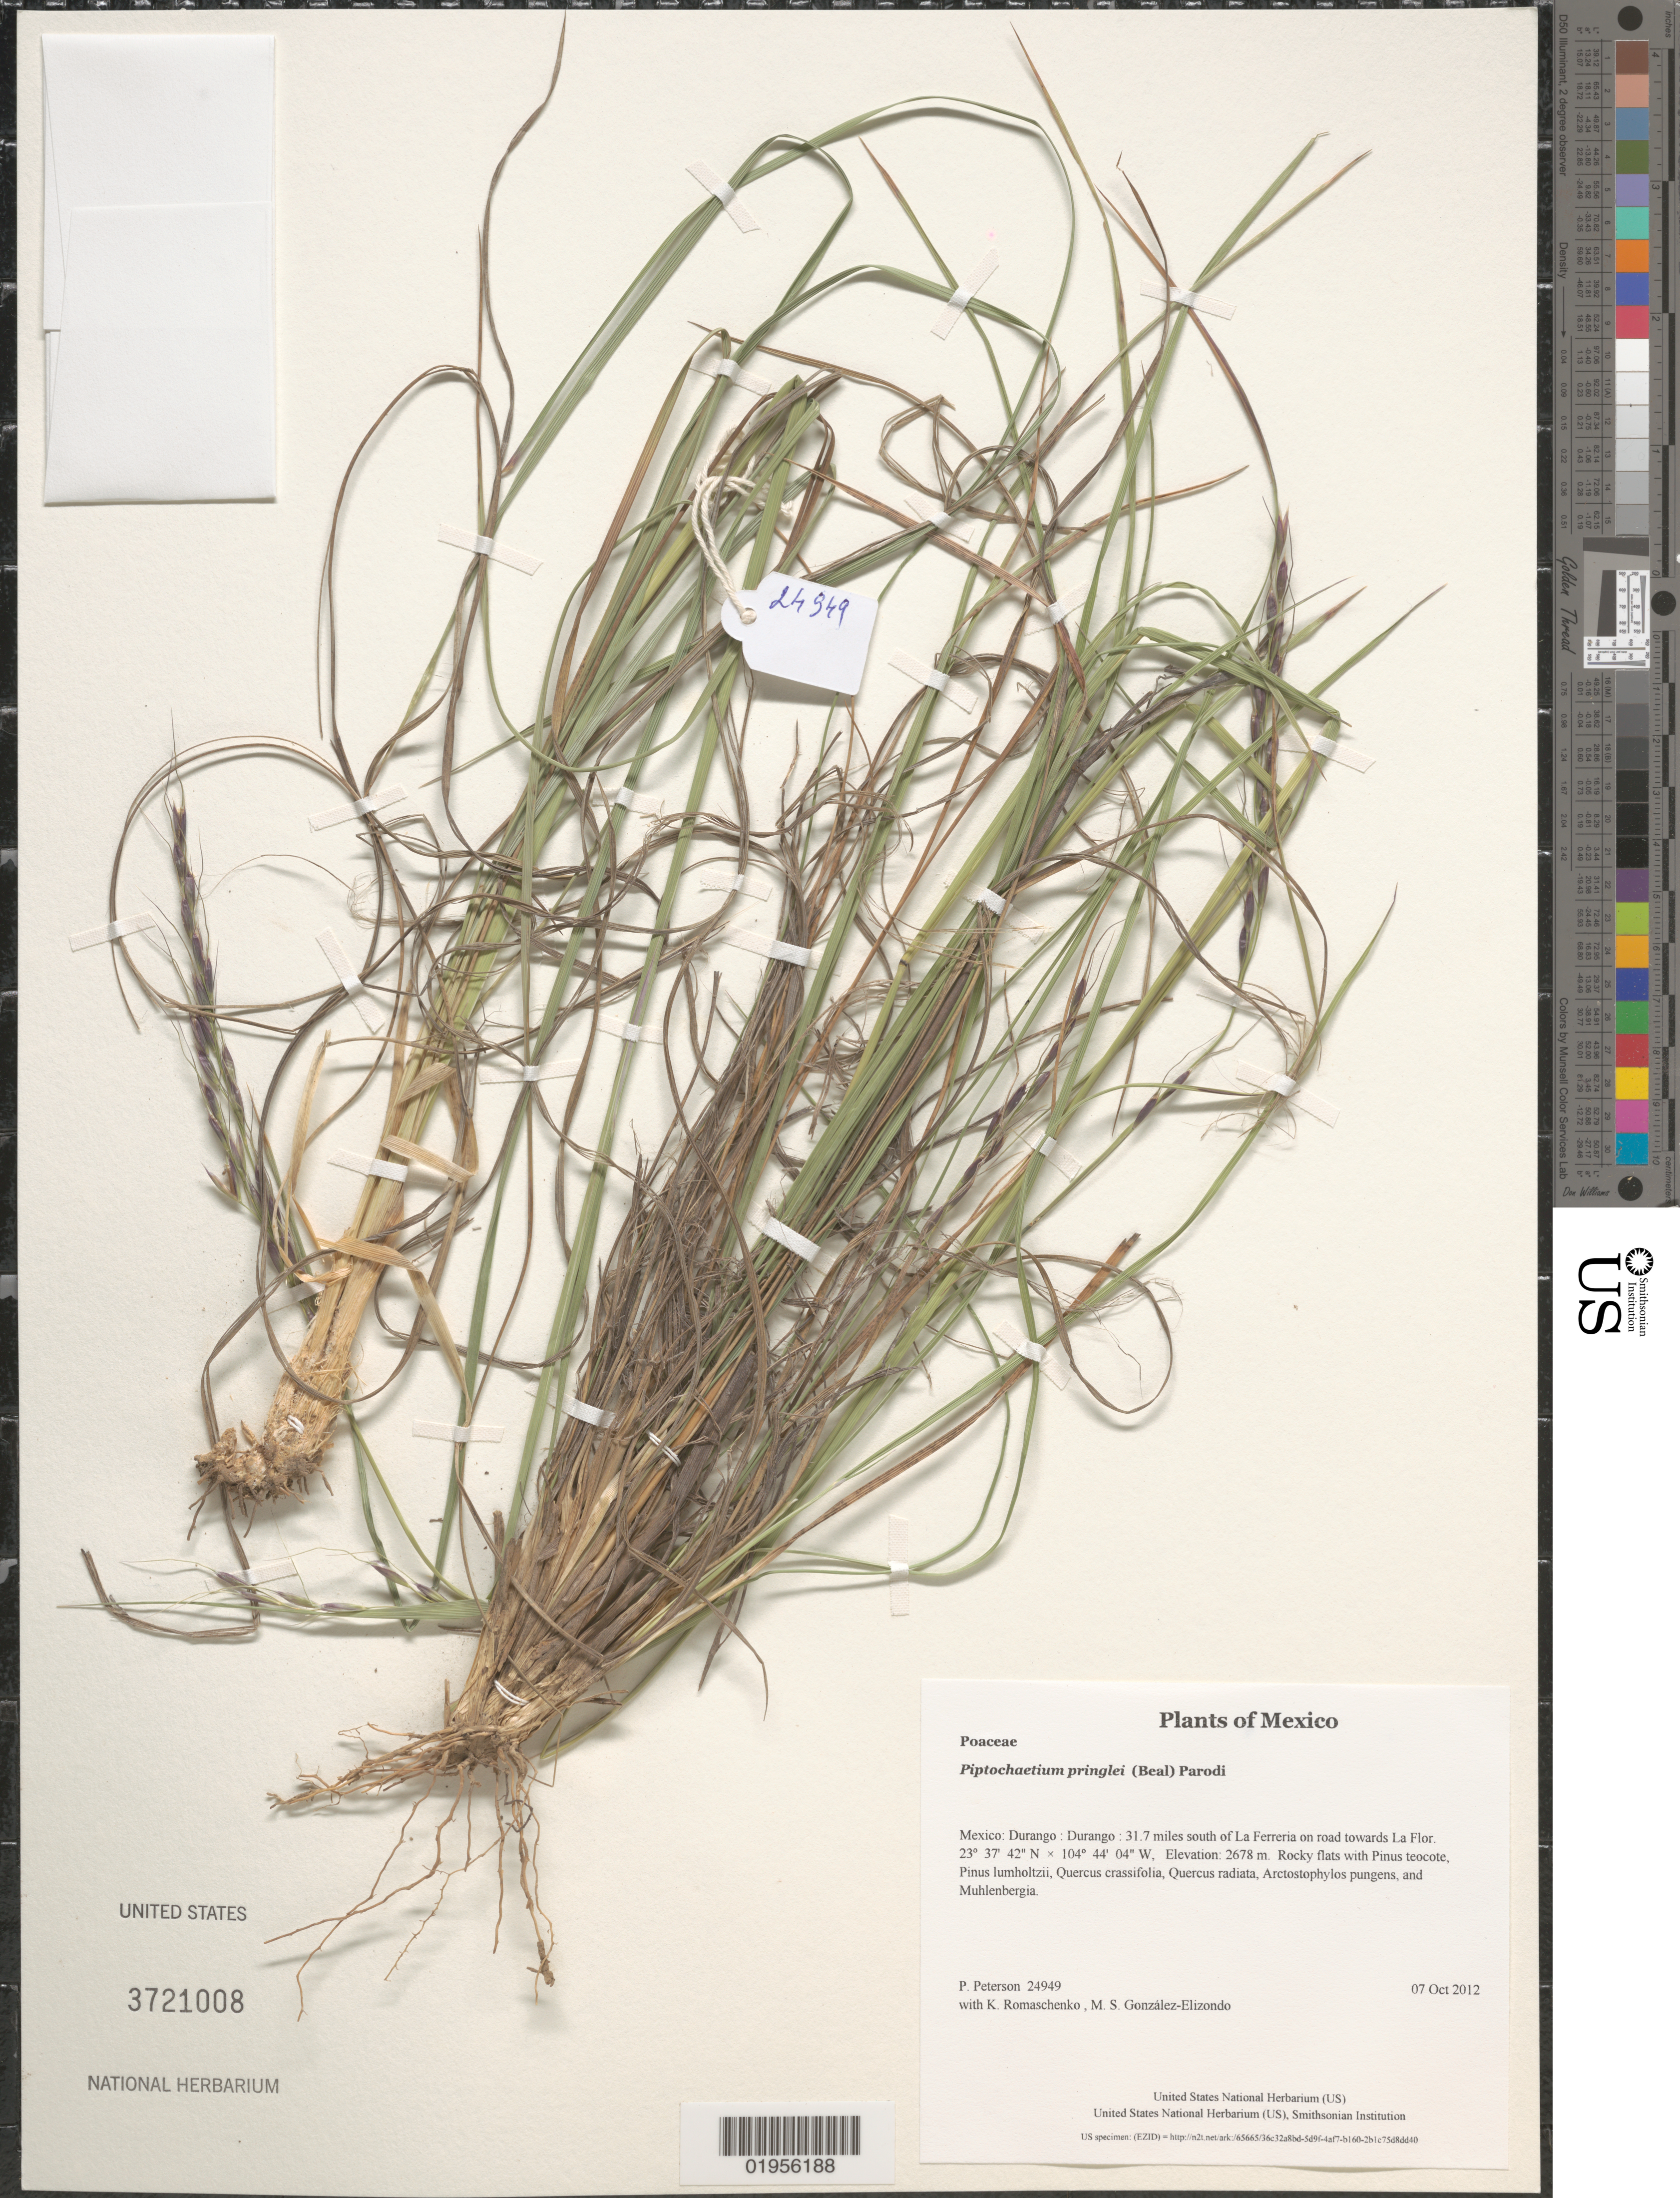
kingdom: Plantae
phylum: Tracheophyta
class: Liliopsida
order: Poales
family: Poaceae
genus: Piptochaetium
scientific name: Piptochaetium pringlei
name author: (W.J. Beal) Parodi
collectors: P. M. Peterson, K. Romaschenko & M. S. González-Elizondo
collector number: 24949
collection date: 2012-10-07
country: Mexico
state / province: Durango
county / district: Durango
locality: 31.7 miles south of La Ferreria on road towards La Flor.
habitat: Rocky flats with Pinus teocote, Pinus lumholtzii, Quercus crassifolia, Quercus radiata, Arctostophylos pungens, and Muhlenbergia.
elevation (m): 2678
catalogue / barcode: US 3721008